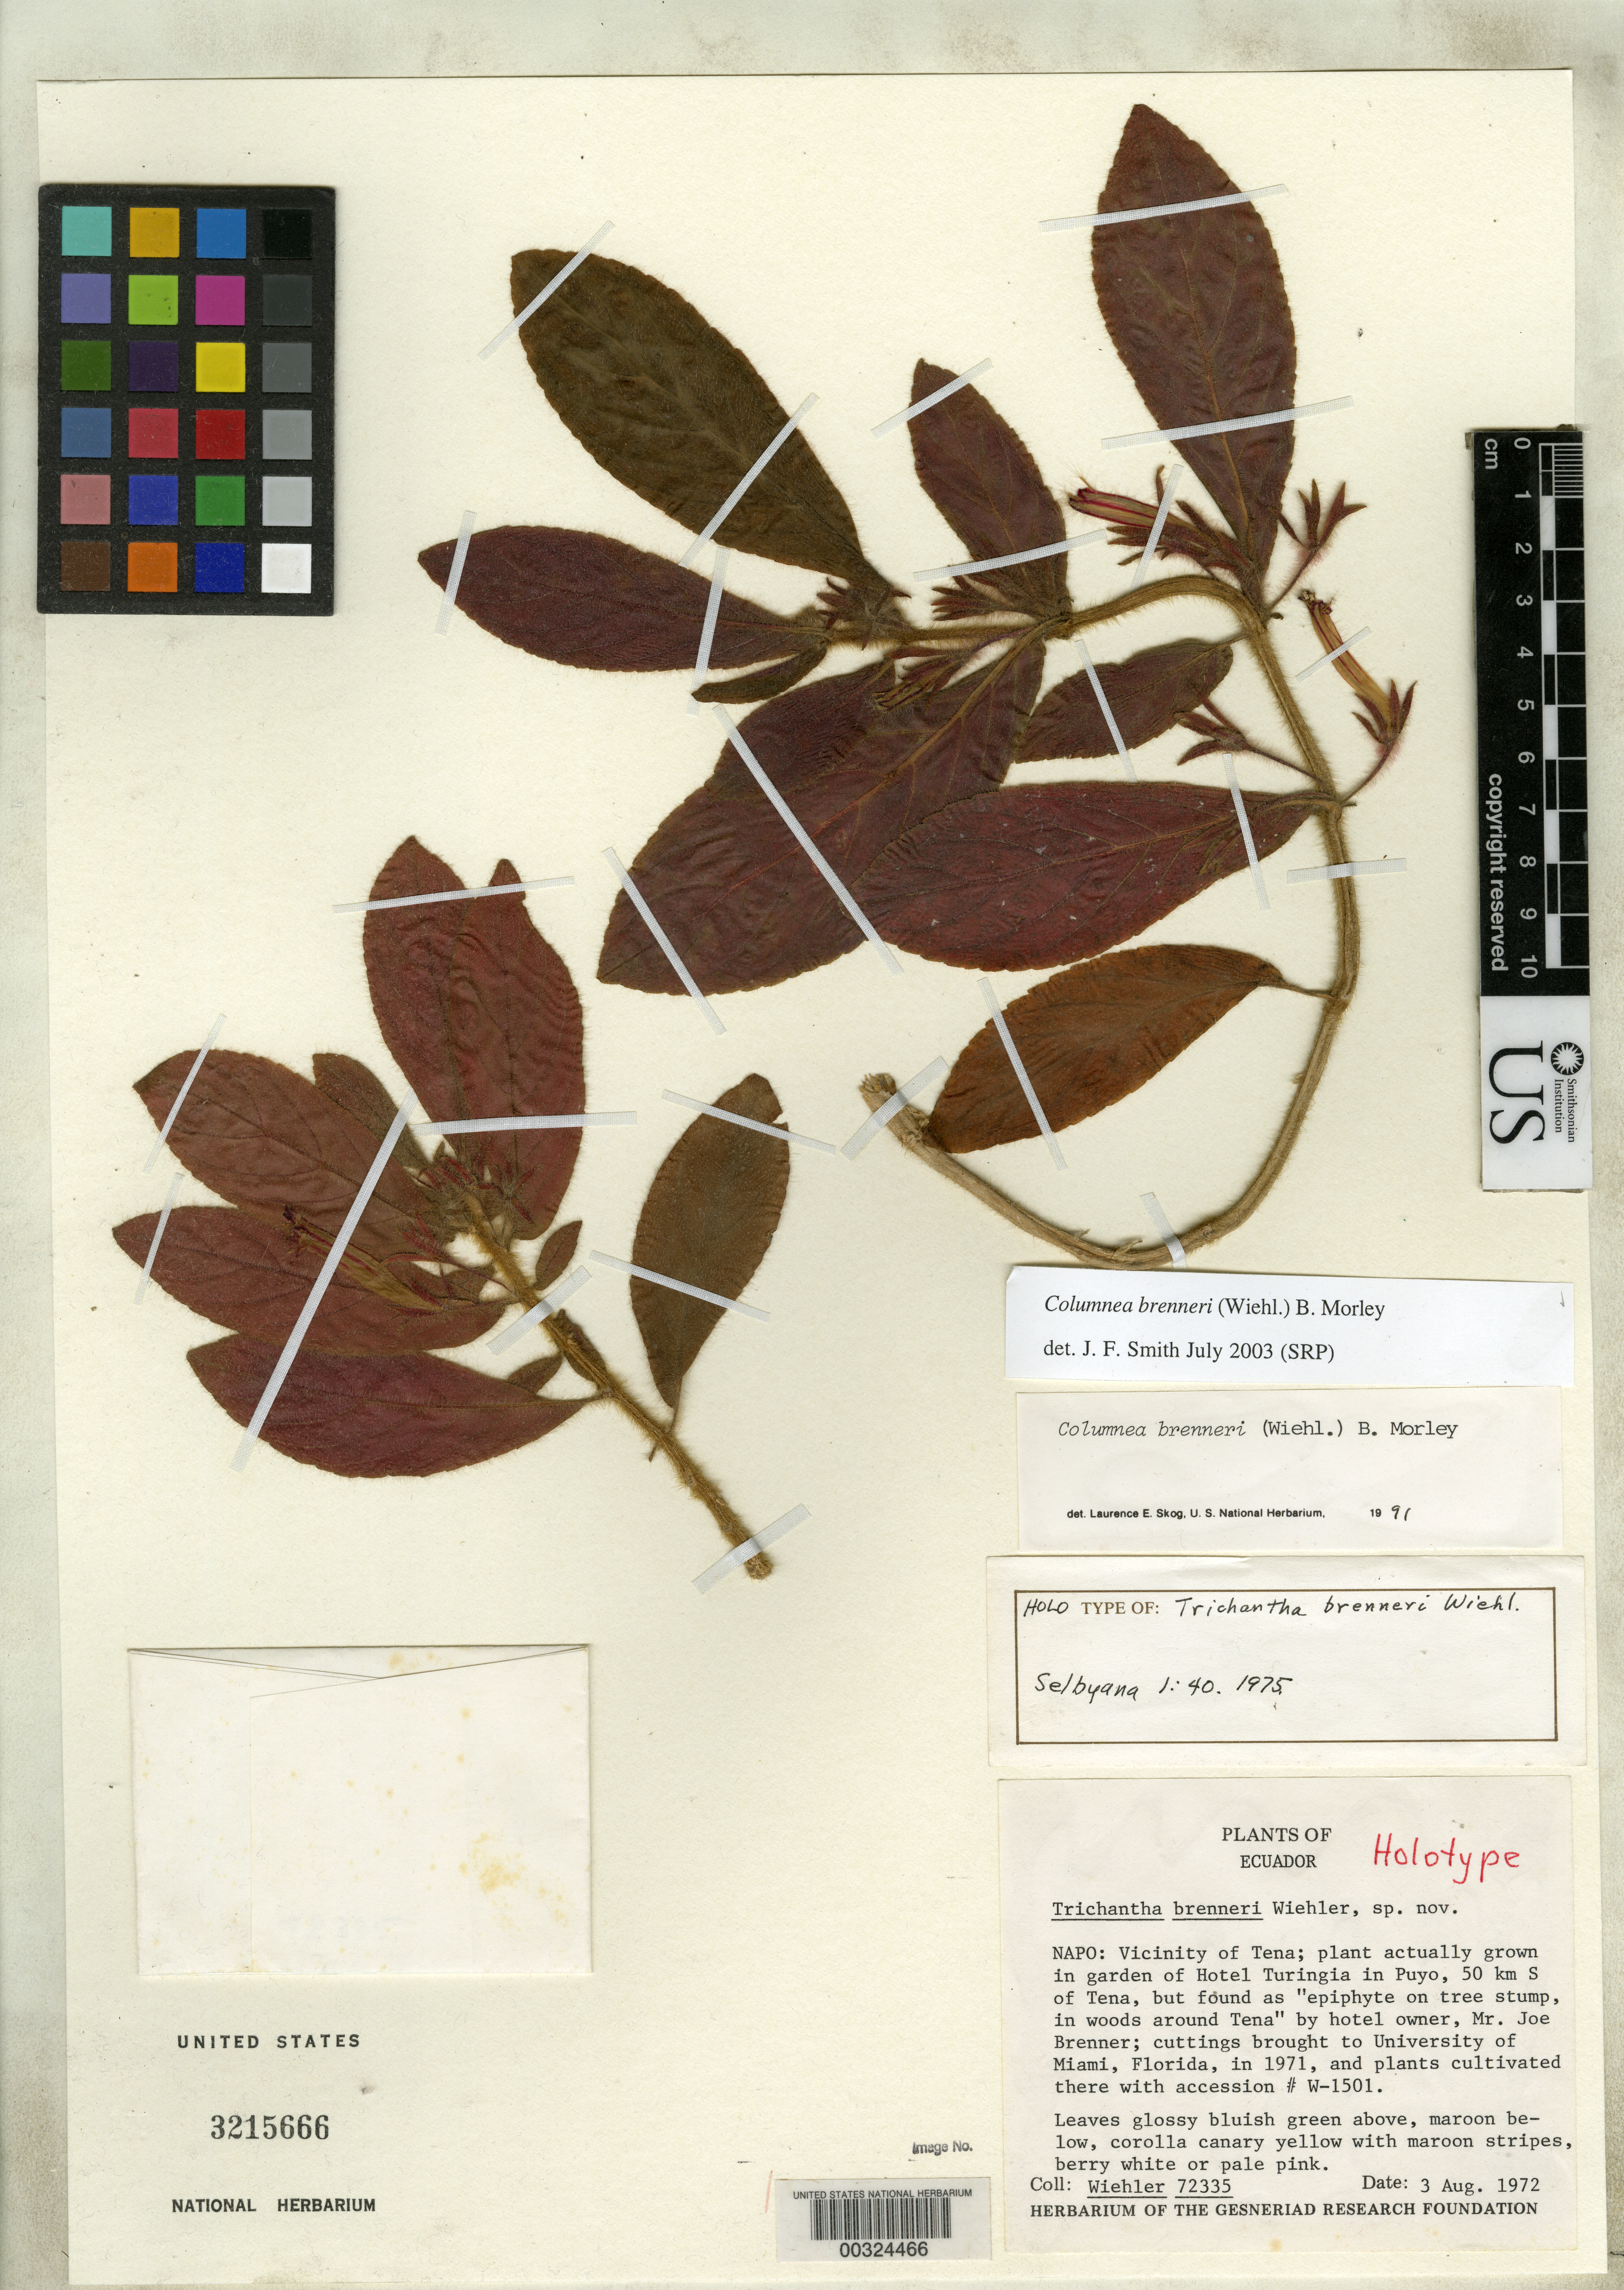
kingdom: Plantae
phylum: Tracheophyta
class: Magnoliopsida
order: Lamiales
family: Gesneriaceae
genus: Trichantha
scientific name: Trichantha brenneri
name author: Wiehler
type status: Holotype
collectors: H. J. Wiehler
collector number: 72335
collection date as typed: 03 Aug 1972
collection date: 1972-08-03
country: Ecuador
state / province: Napo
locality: Vicinity of Tena; plant actually grown in garden of Hotel Turingia in Puyo, 50 km S of Tena, but found as "epiphyte on tree stump, in woods around Tena" by hotel owner, Mr. Joe Brenner.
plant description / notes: Cuttings brought to University of Miami, 1971 & cultivated with acc. no. W-1501.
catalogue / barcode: US 3215666